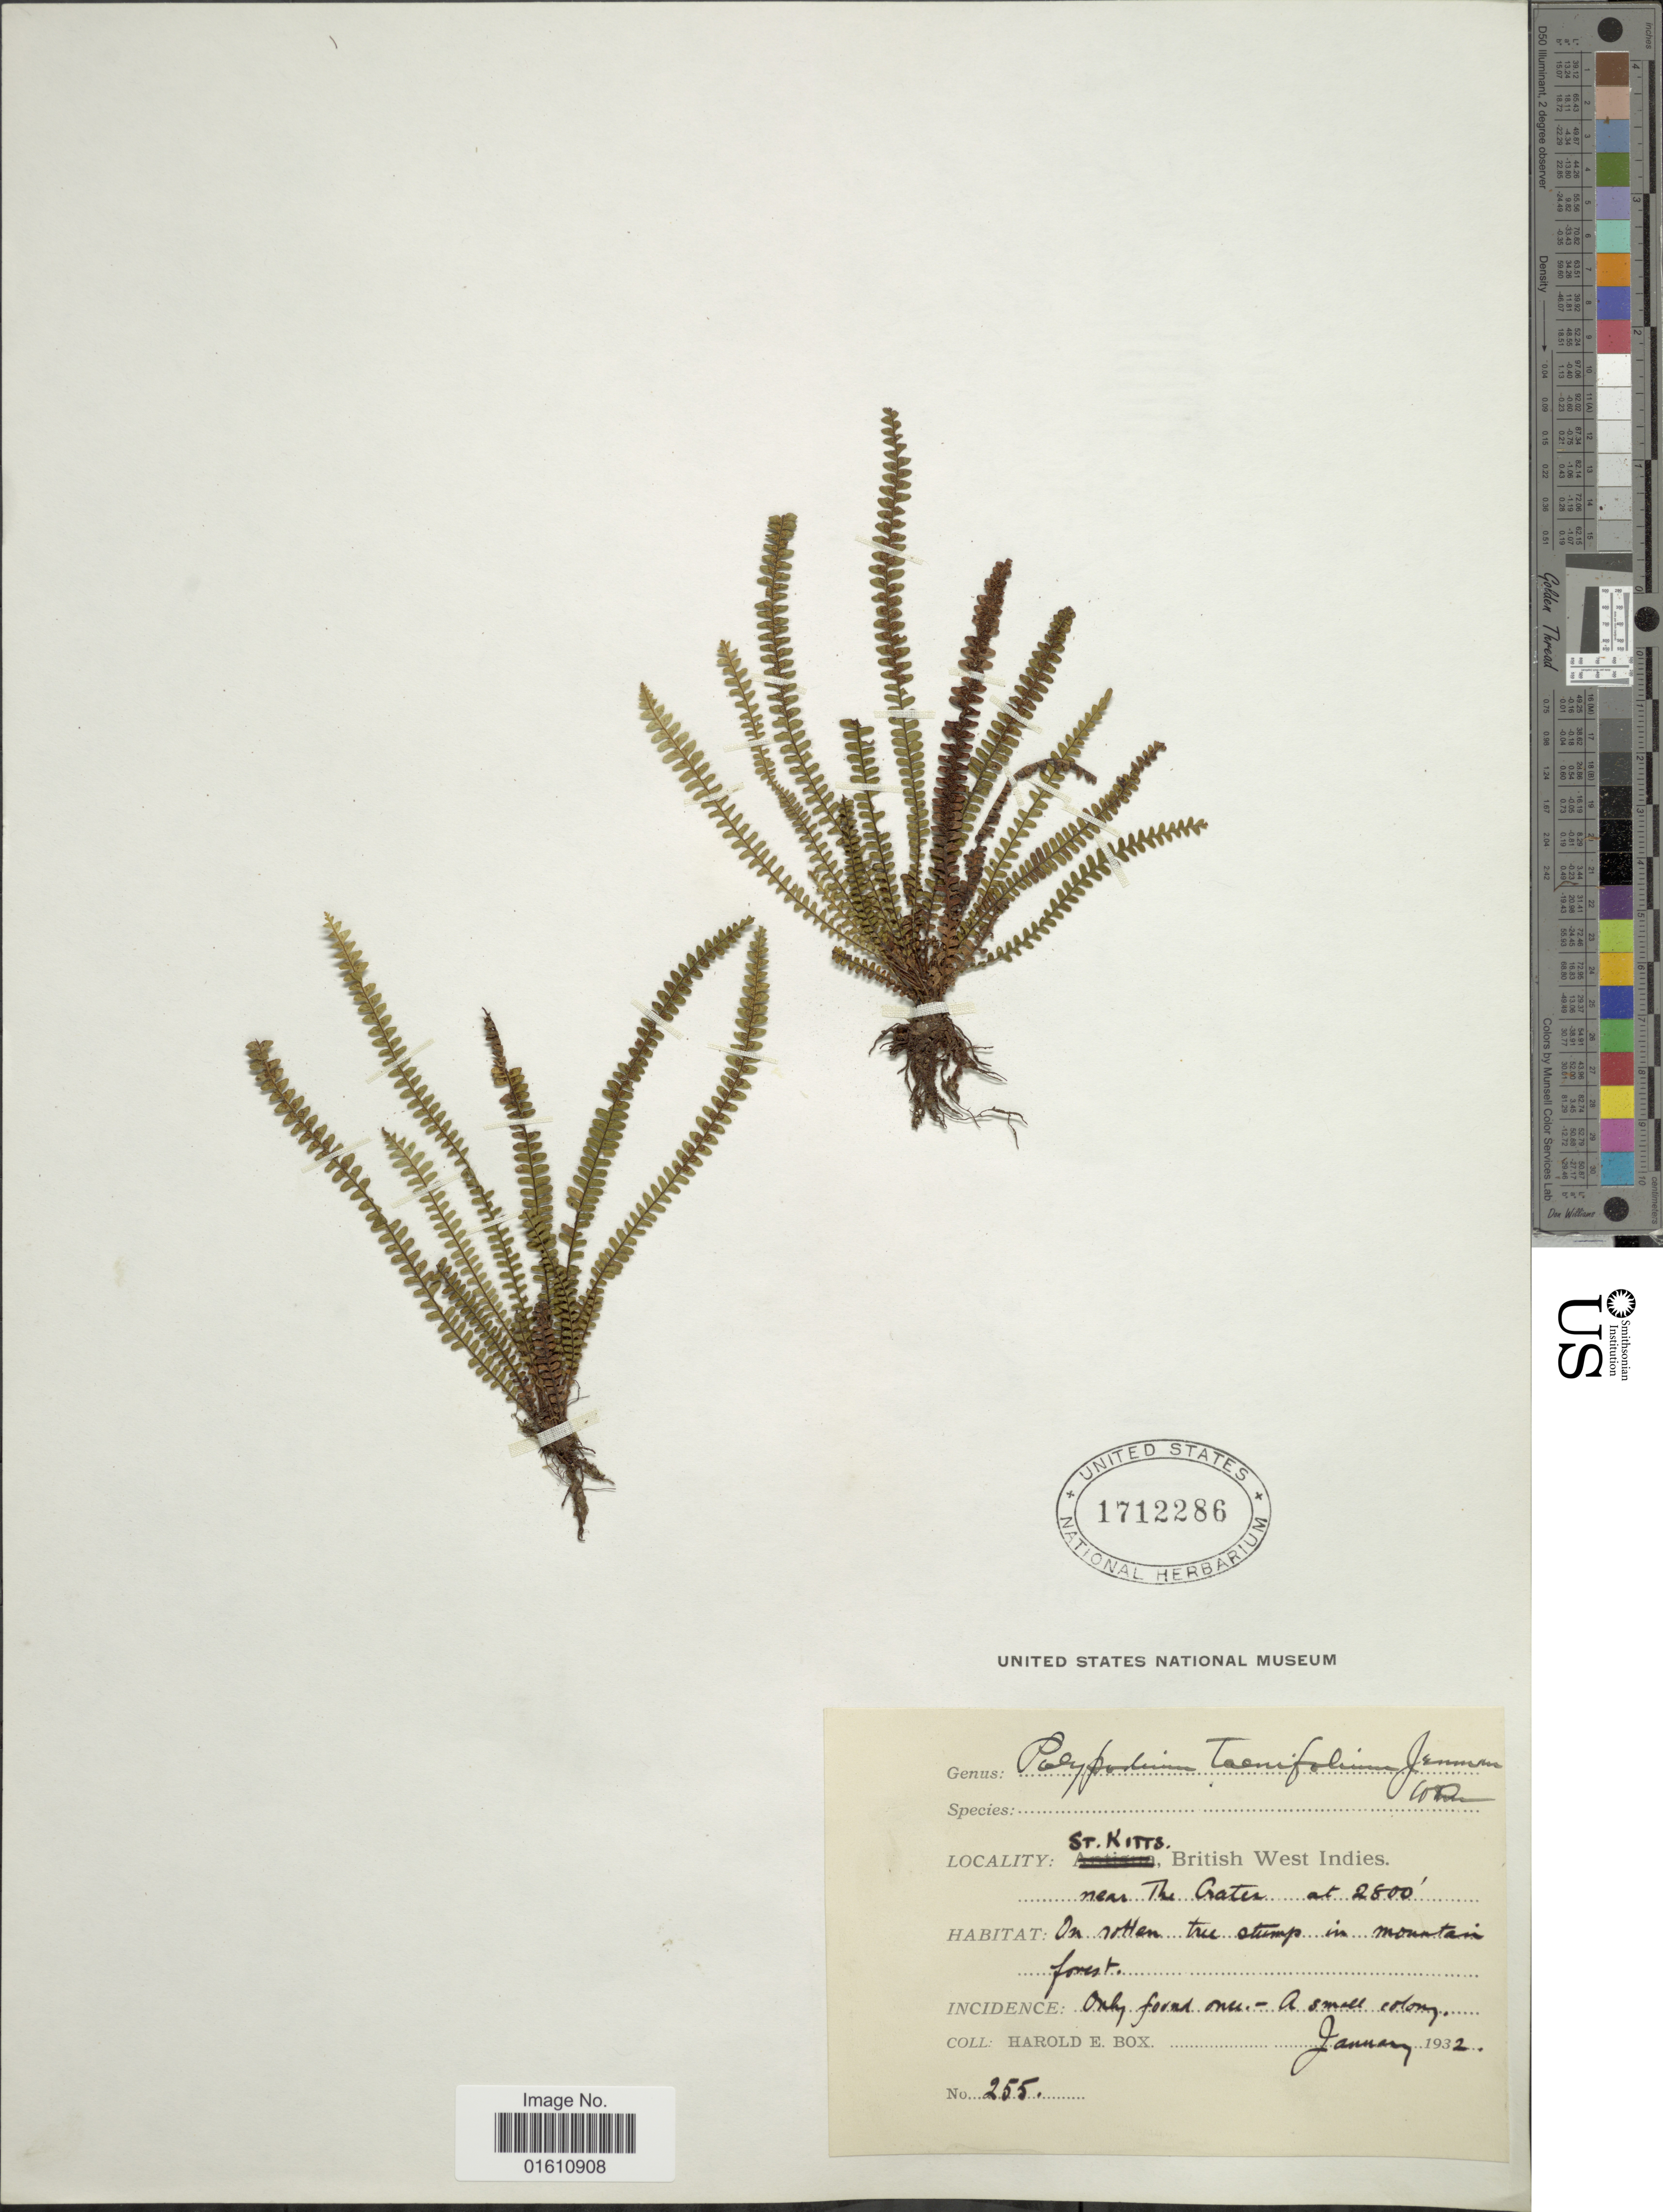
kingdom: Plantae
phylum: Tracheophyta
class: Polypodiopsida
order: Polypodiales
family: Polypodiaceae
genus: Moranopteris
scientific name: Moranopteris taenifolia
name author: (Jenman) R. Y. Hirai & J. Prado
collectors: H. E. Box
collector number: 255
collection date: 1932-01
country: St. Christopher-Nevis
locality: St. Kitts, British West Indies, near the Crater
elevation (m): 853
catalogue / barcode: US 1712286